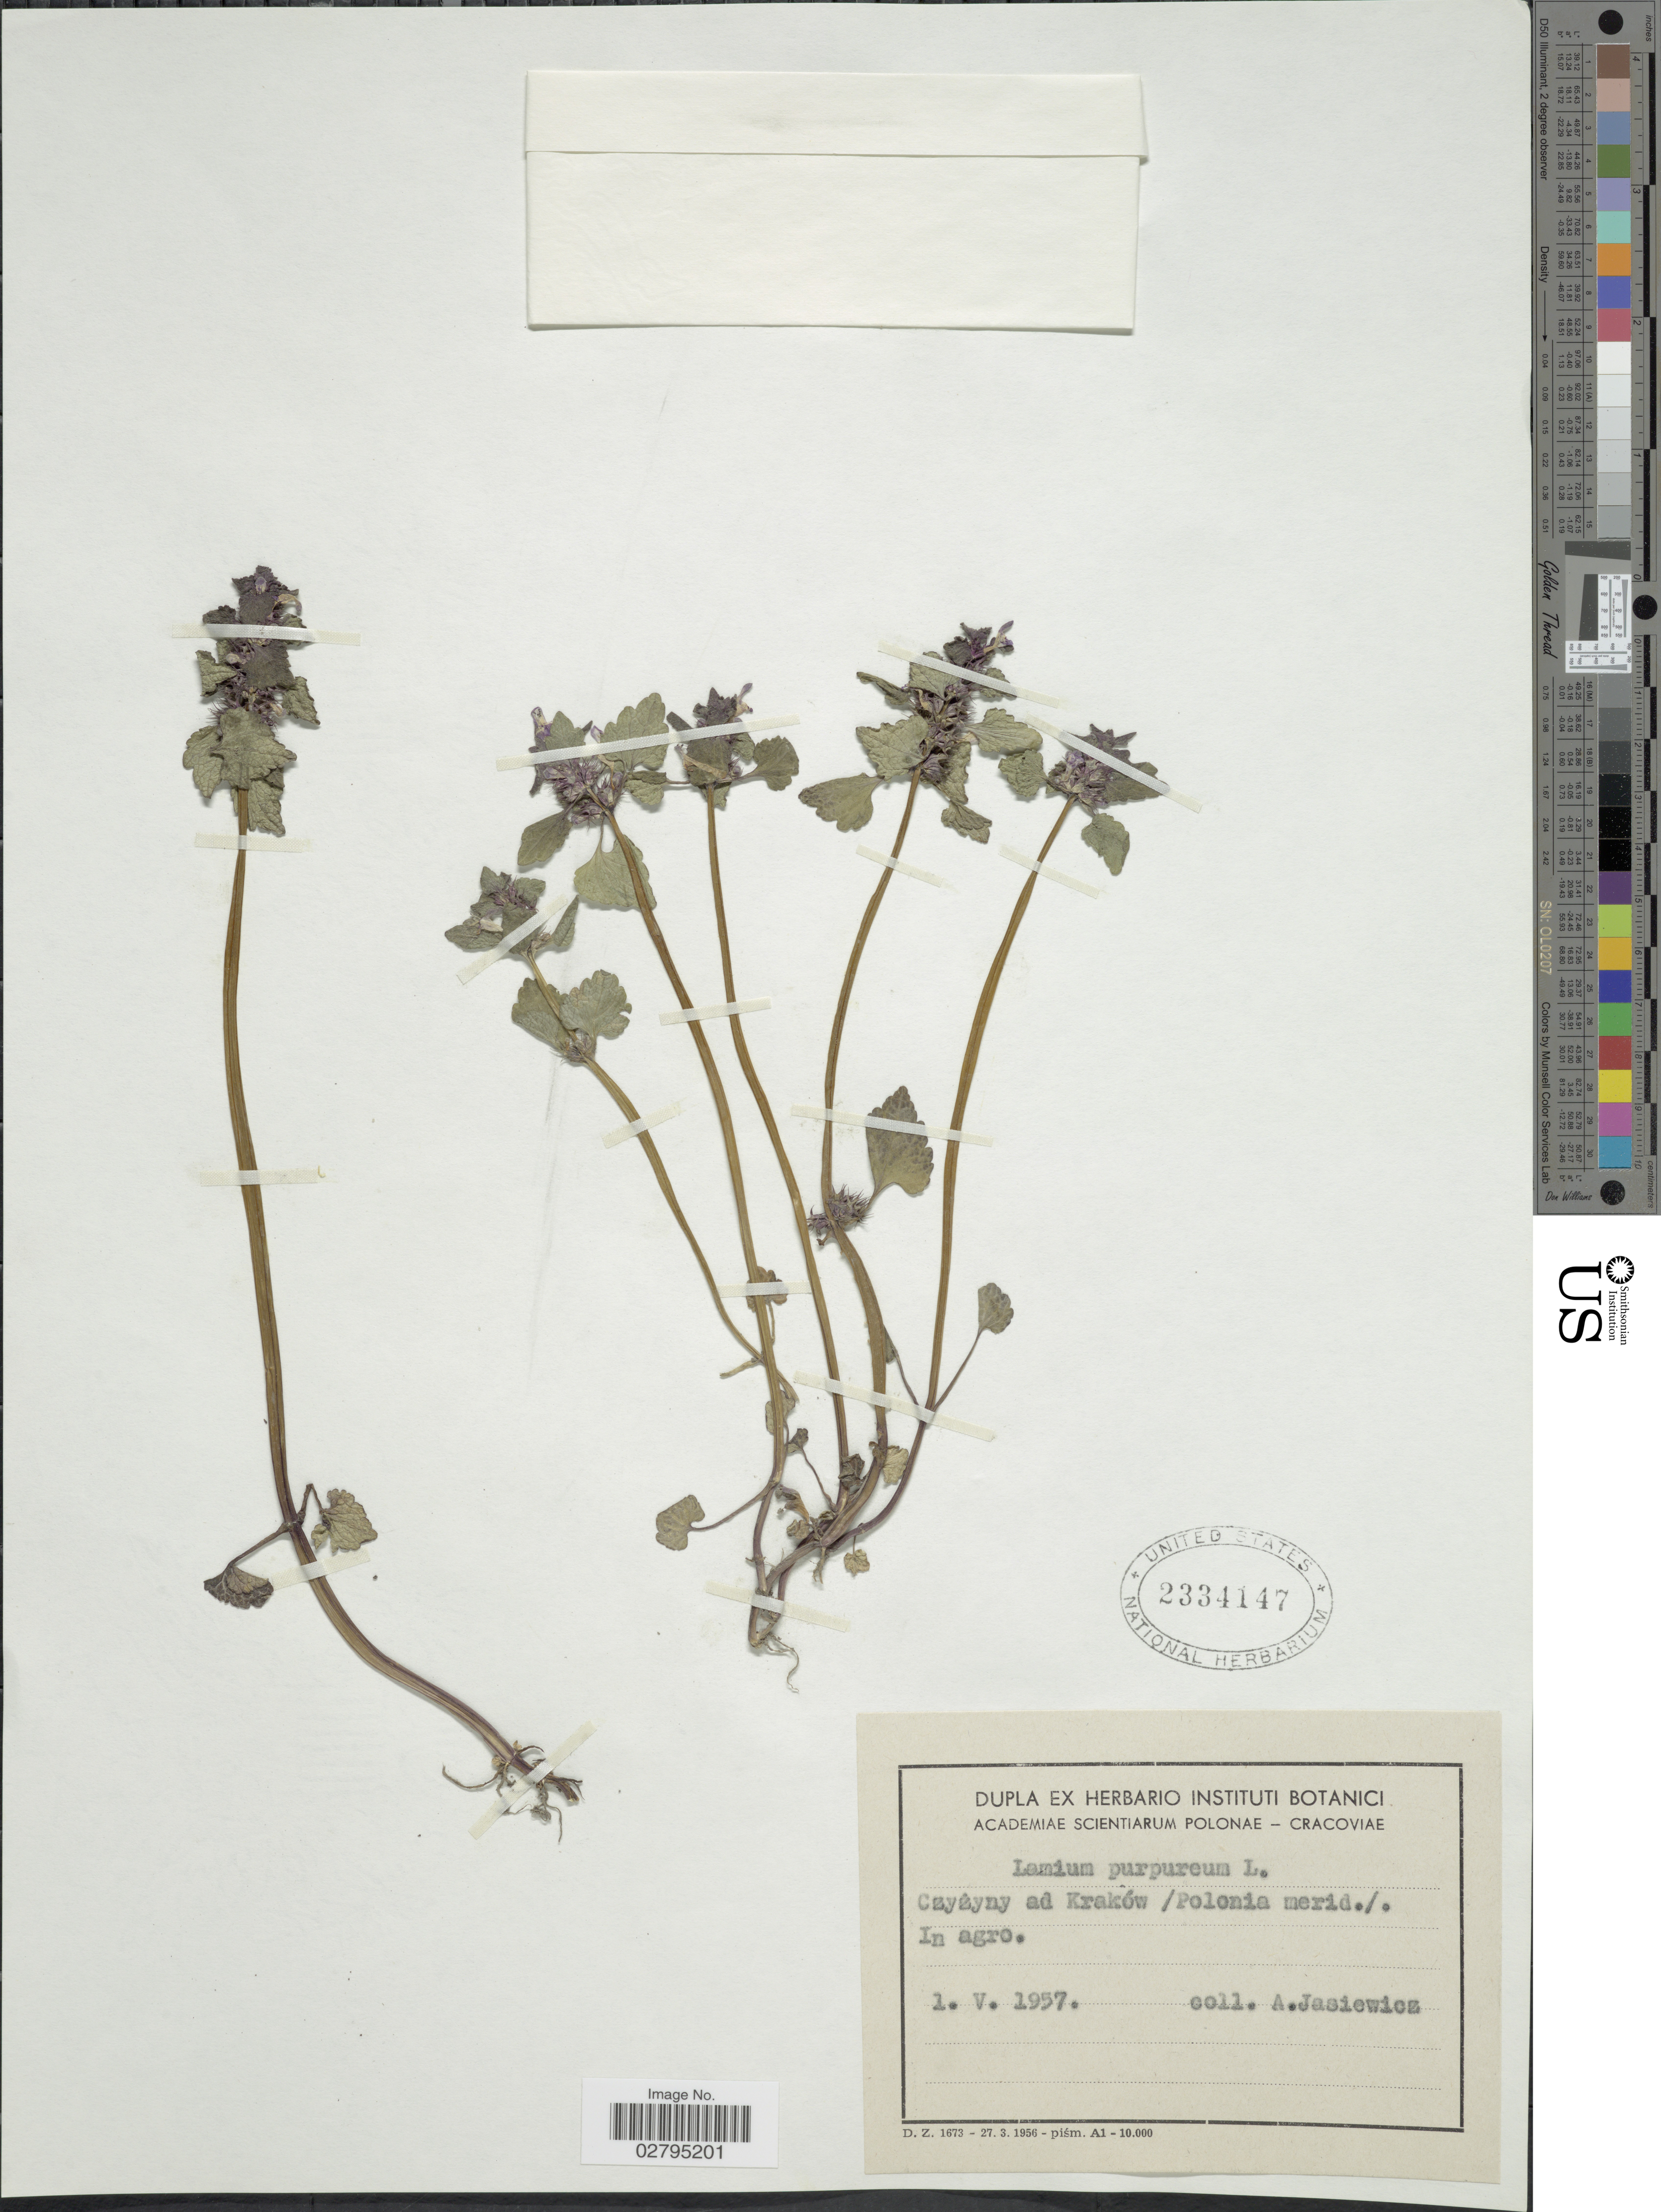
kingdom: Plantae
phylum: Tracheophyta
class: Magnoliopsida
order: Lamiales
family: Lamiaceae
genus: Lamium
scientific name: Lamium purpureum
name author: L.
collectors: A. Jasiewicz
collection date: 1957-05-01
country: Poland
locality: Czyzyny ad Kraków/ Polonia merid.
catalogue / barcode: US 2334147